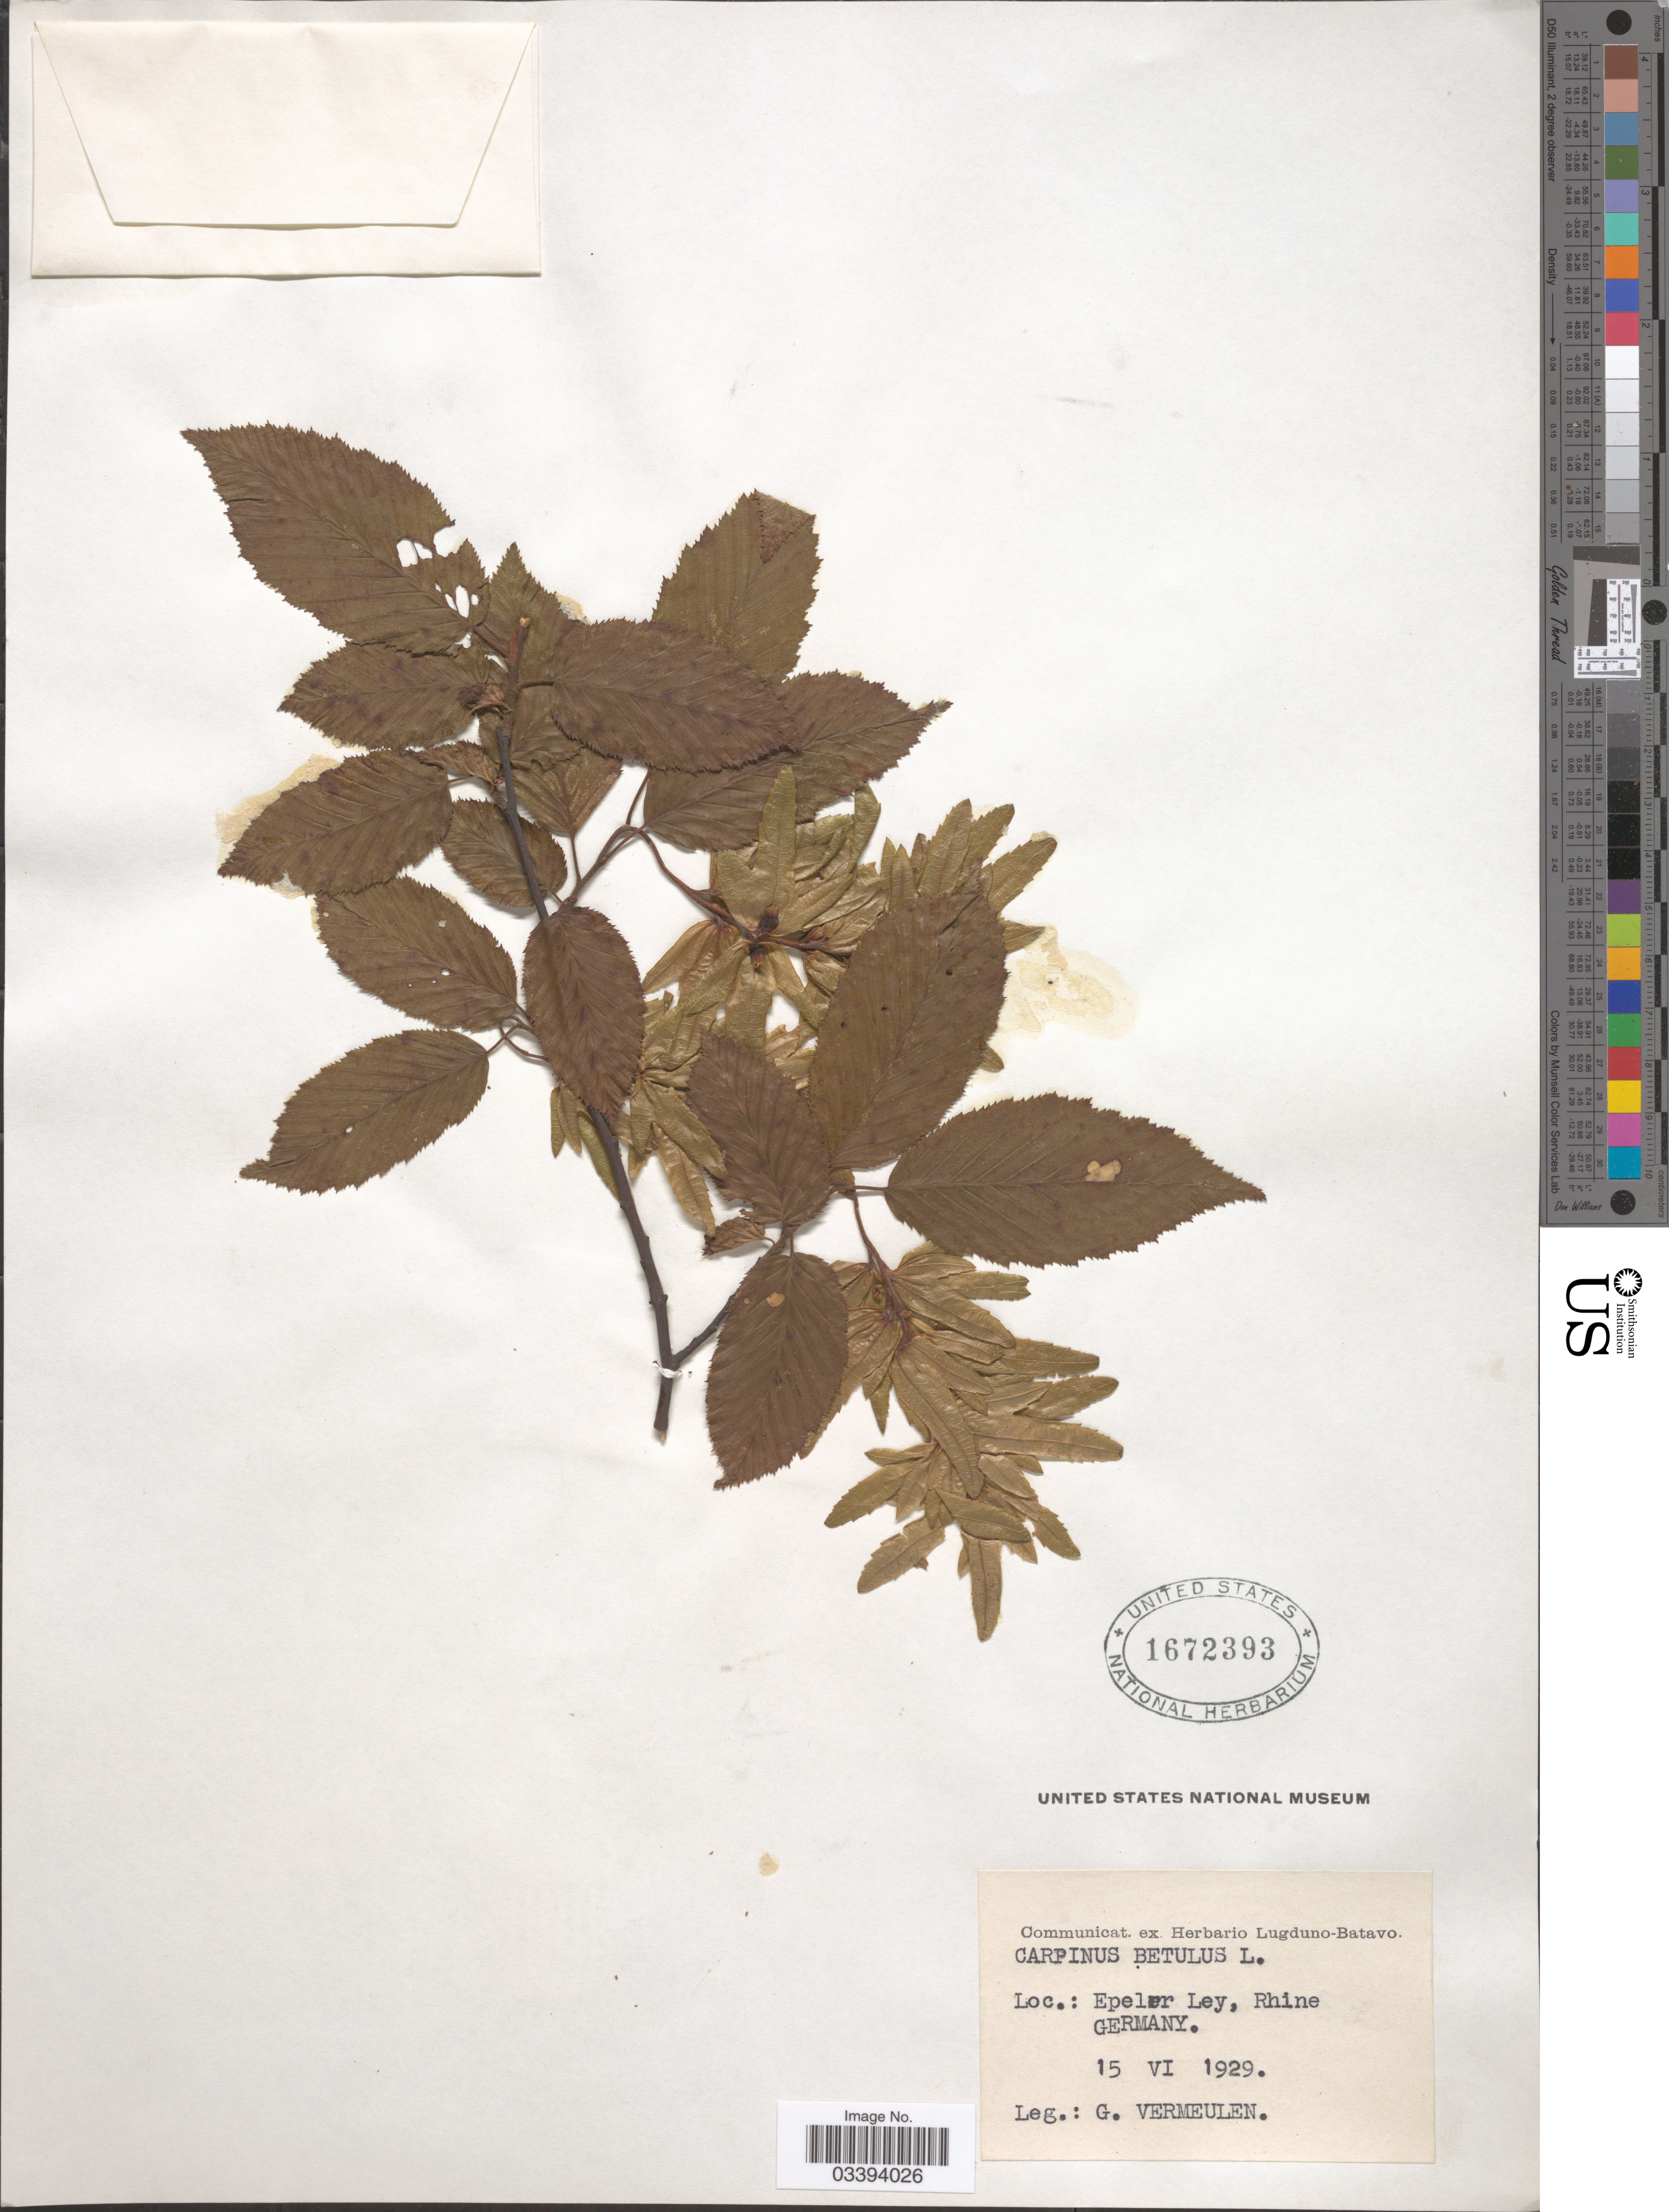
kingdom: Plantae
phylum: Tracheophyta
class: Magnoliopsida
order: Fagales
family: Betulaceae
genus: Carpinus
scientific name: Carpinus betulus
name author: L.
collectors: G. Vermeulen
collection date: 1929-06-15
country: Germany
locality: Epeler Ley, Rhine.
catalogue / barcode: US 1672393